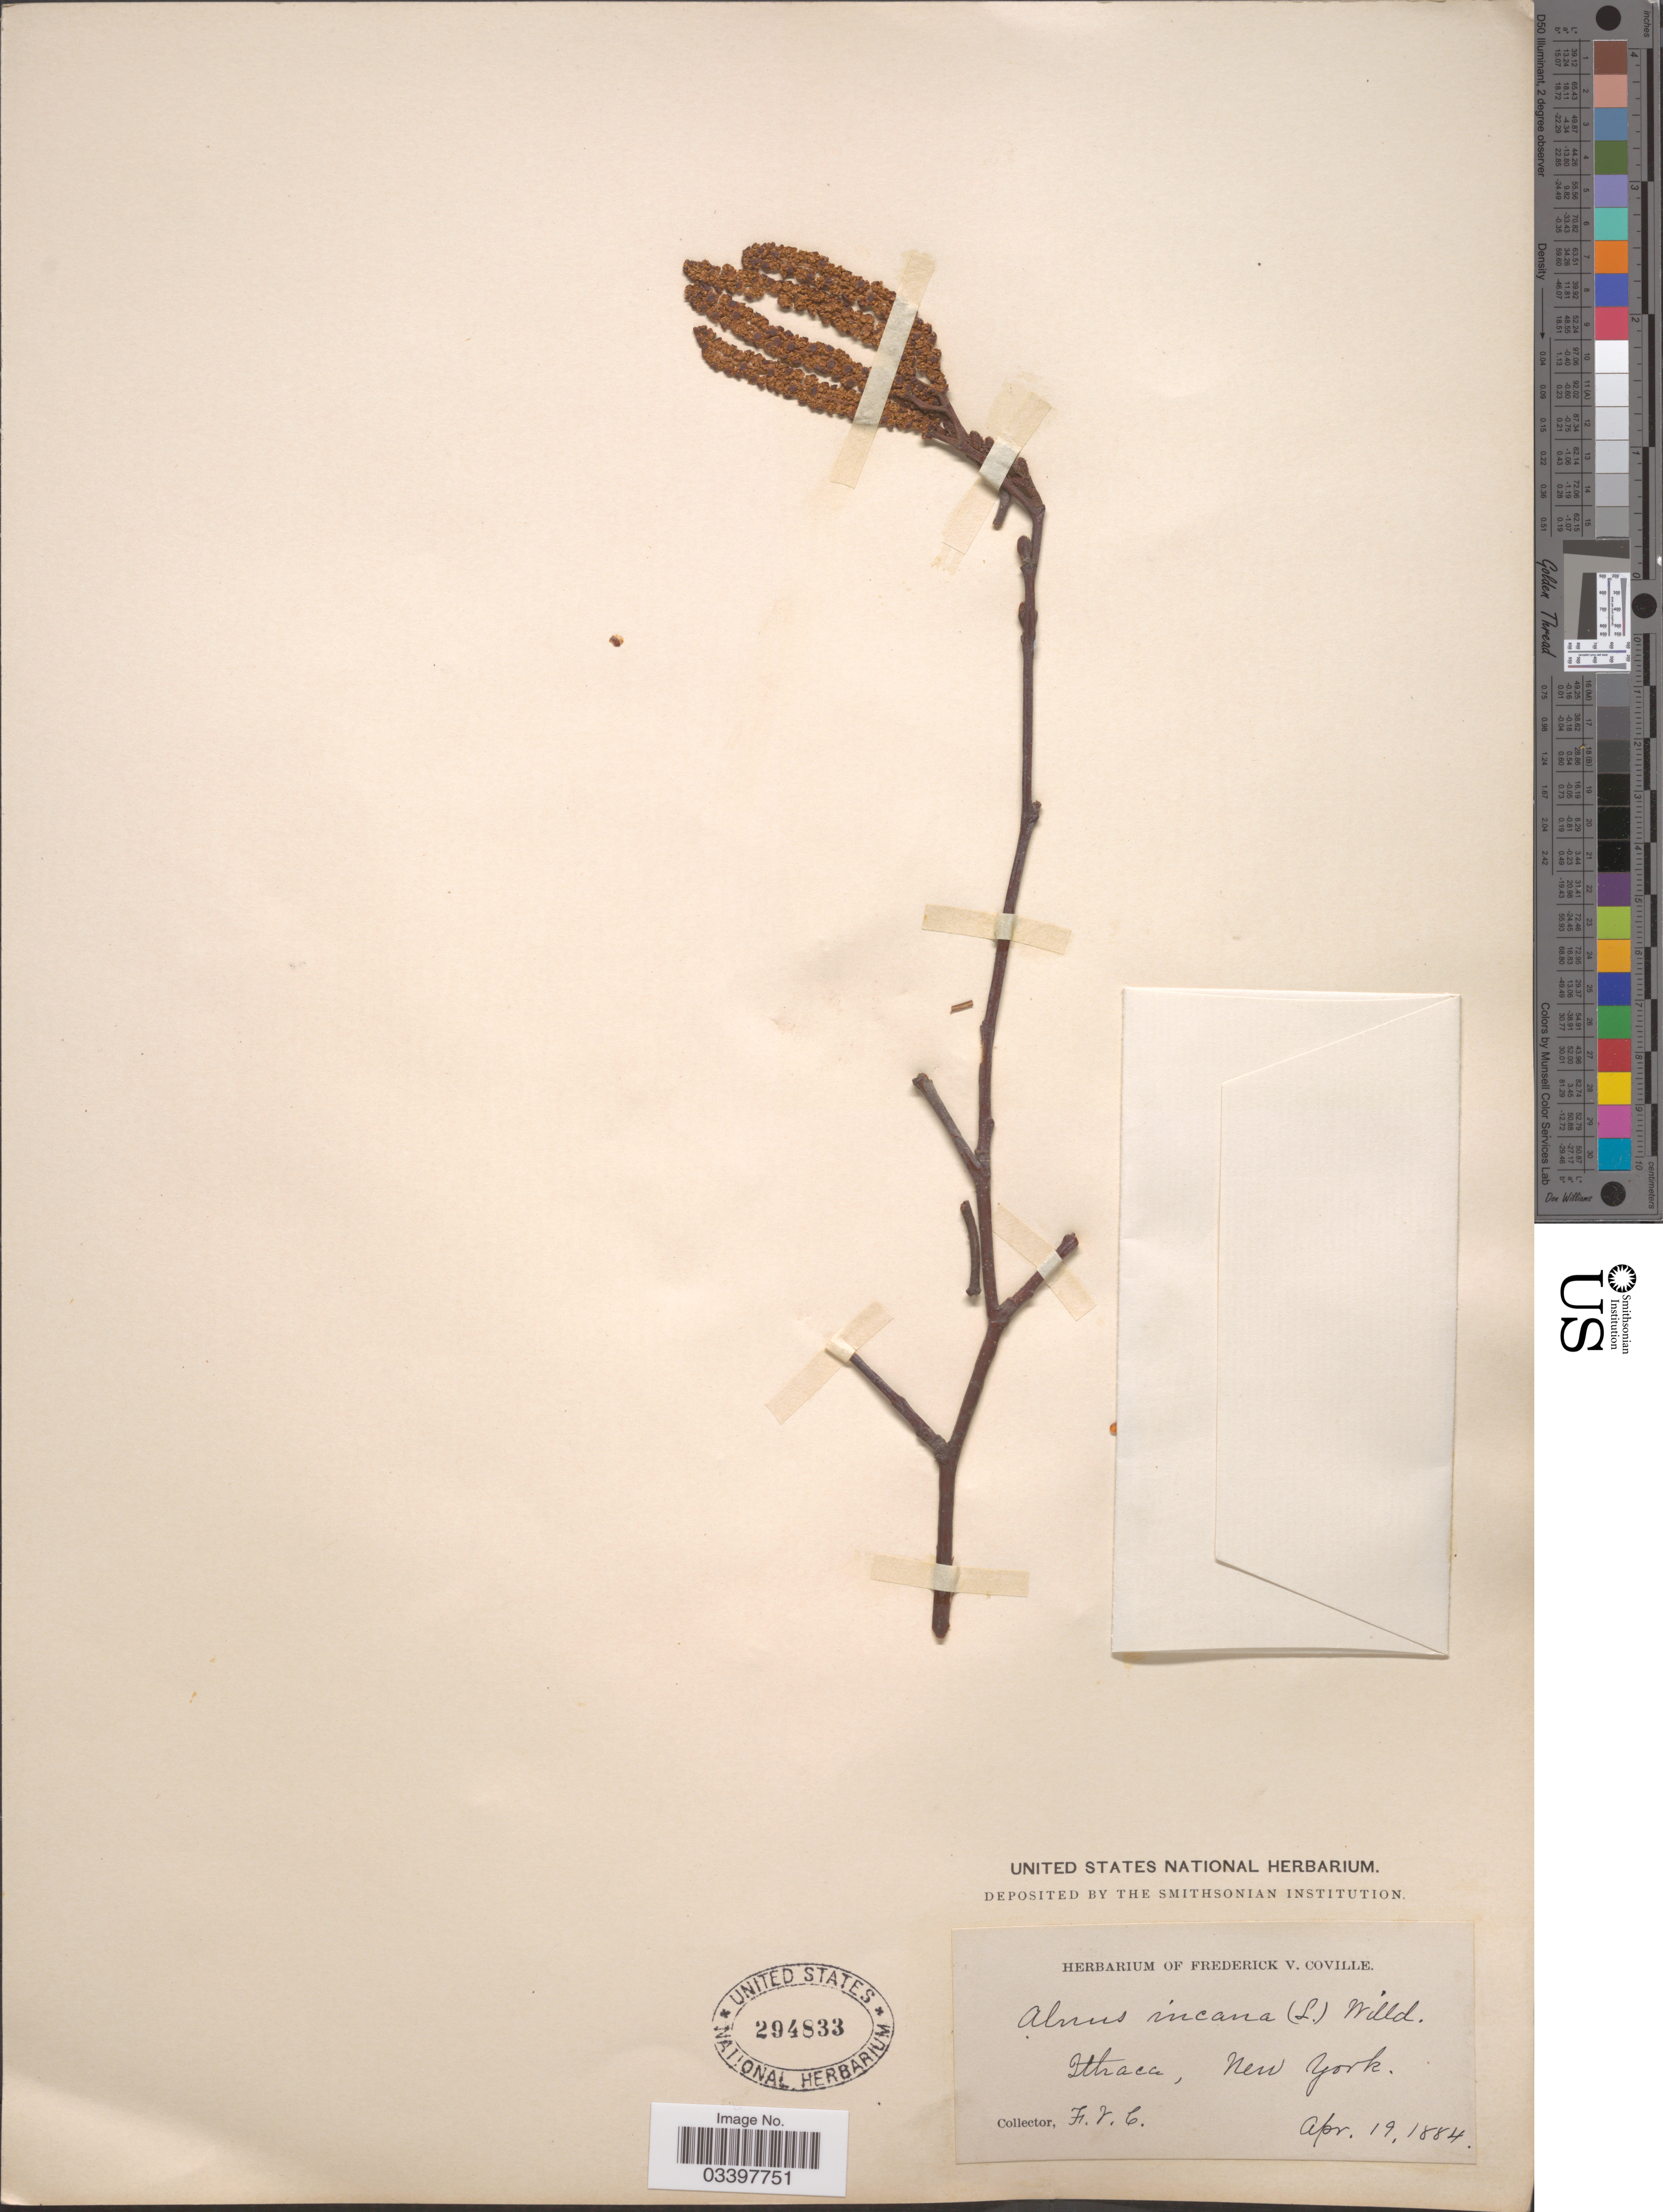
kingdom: Plantae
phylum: Tracheophyta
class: Magnoliopsida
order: Fagales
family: Betulaceae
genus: Alnus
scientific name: Alnus incana subsp. rugosa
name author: (Du Roi) R.T. Clausen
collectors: F. V. Coville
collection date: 1884-04-19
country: United States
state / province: New York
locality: Ithaca.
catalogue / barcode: US 294833